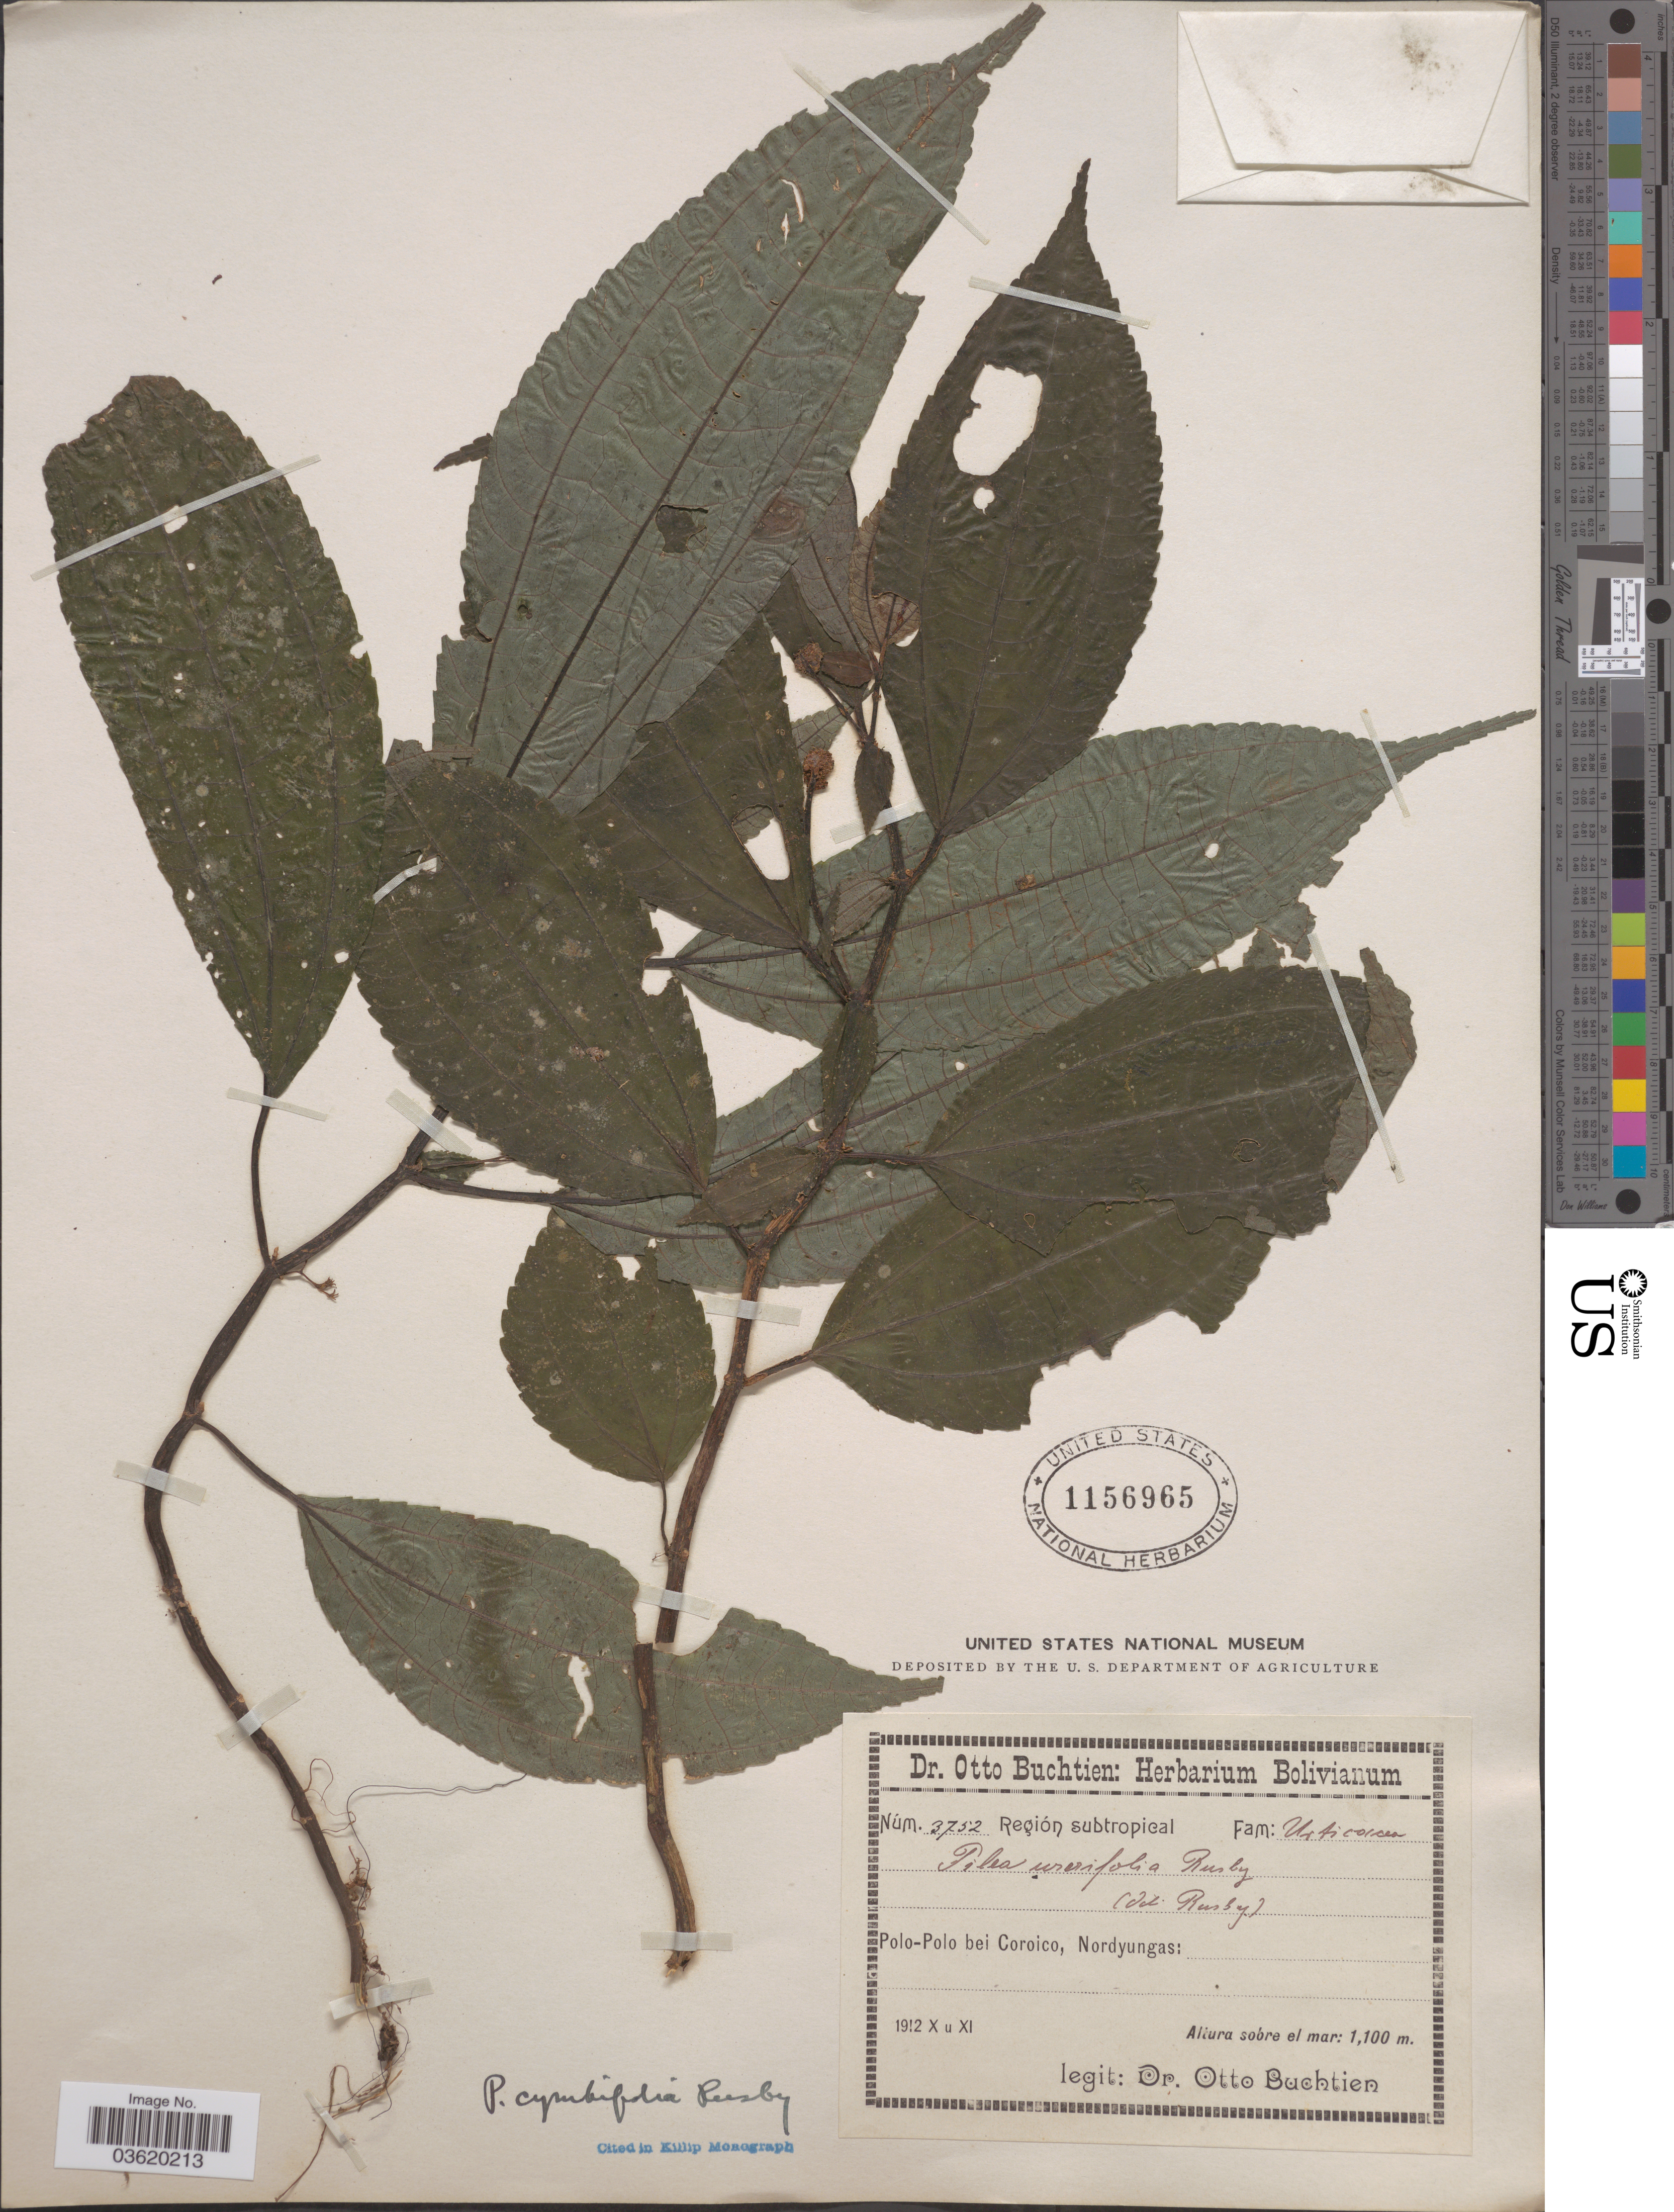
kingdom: Plantae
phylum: Tracheophyta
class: Magnoliopsida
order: Rosales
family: Urticaceae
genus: Pilea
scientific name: Pilea cymbifolia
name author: Rusby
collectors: O. Buchtien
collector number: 3752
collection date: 1912-10/1912-11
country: Bolivia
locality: Polo-Polo bei Coroico, Nordyungas.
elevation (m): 1100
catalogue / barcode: US 1156965